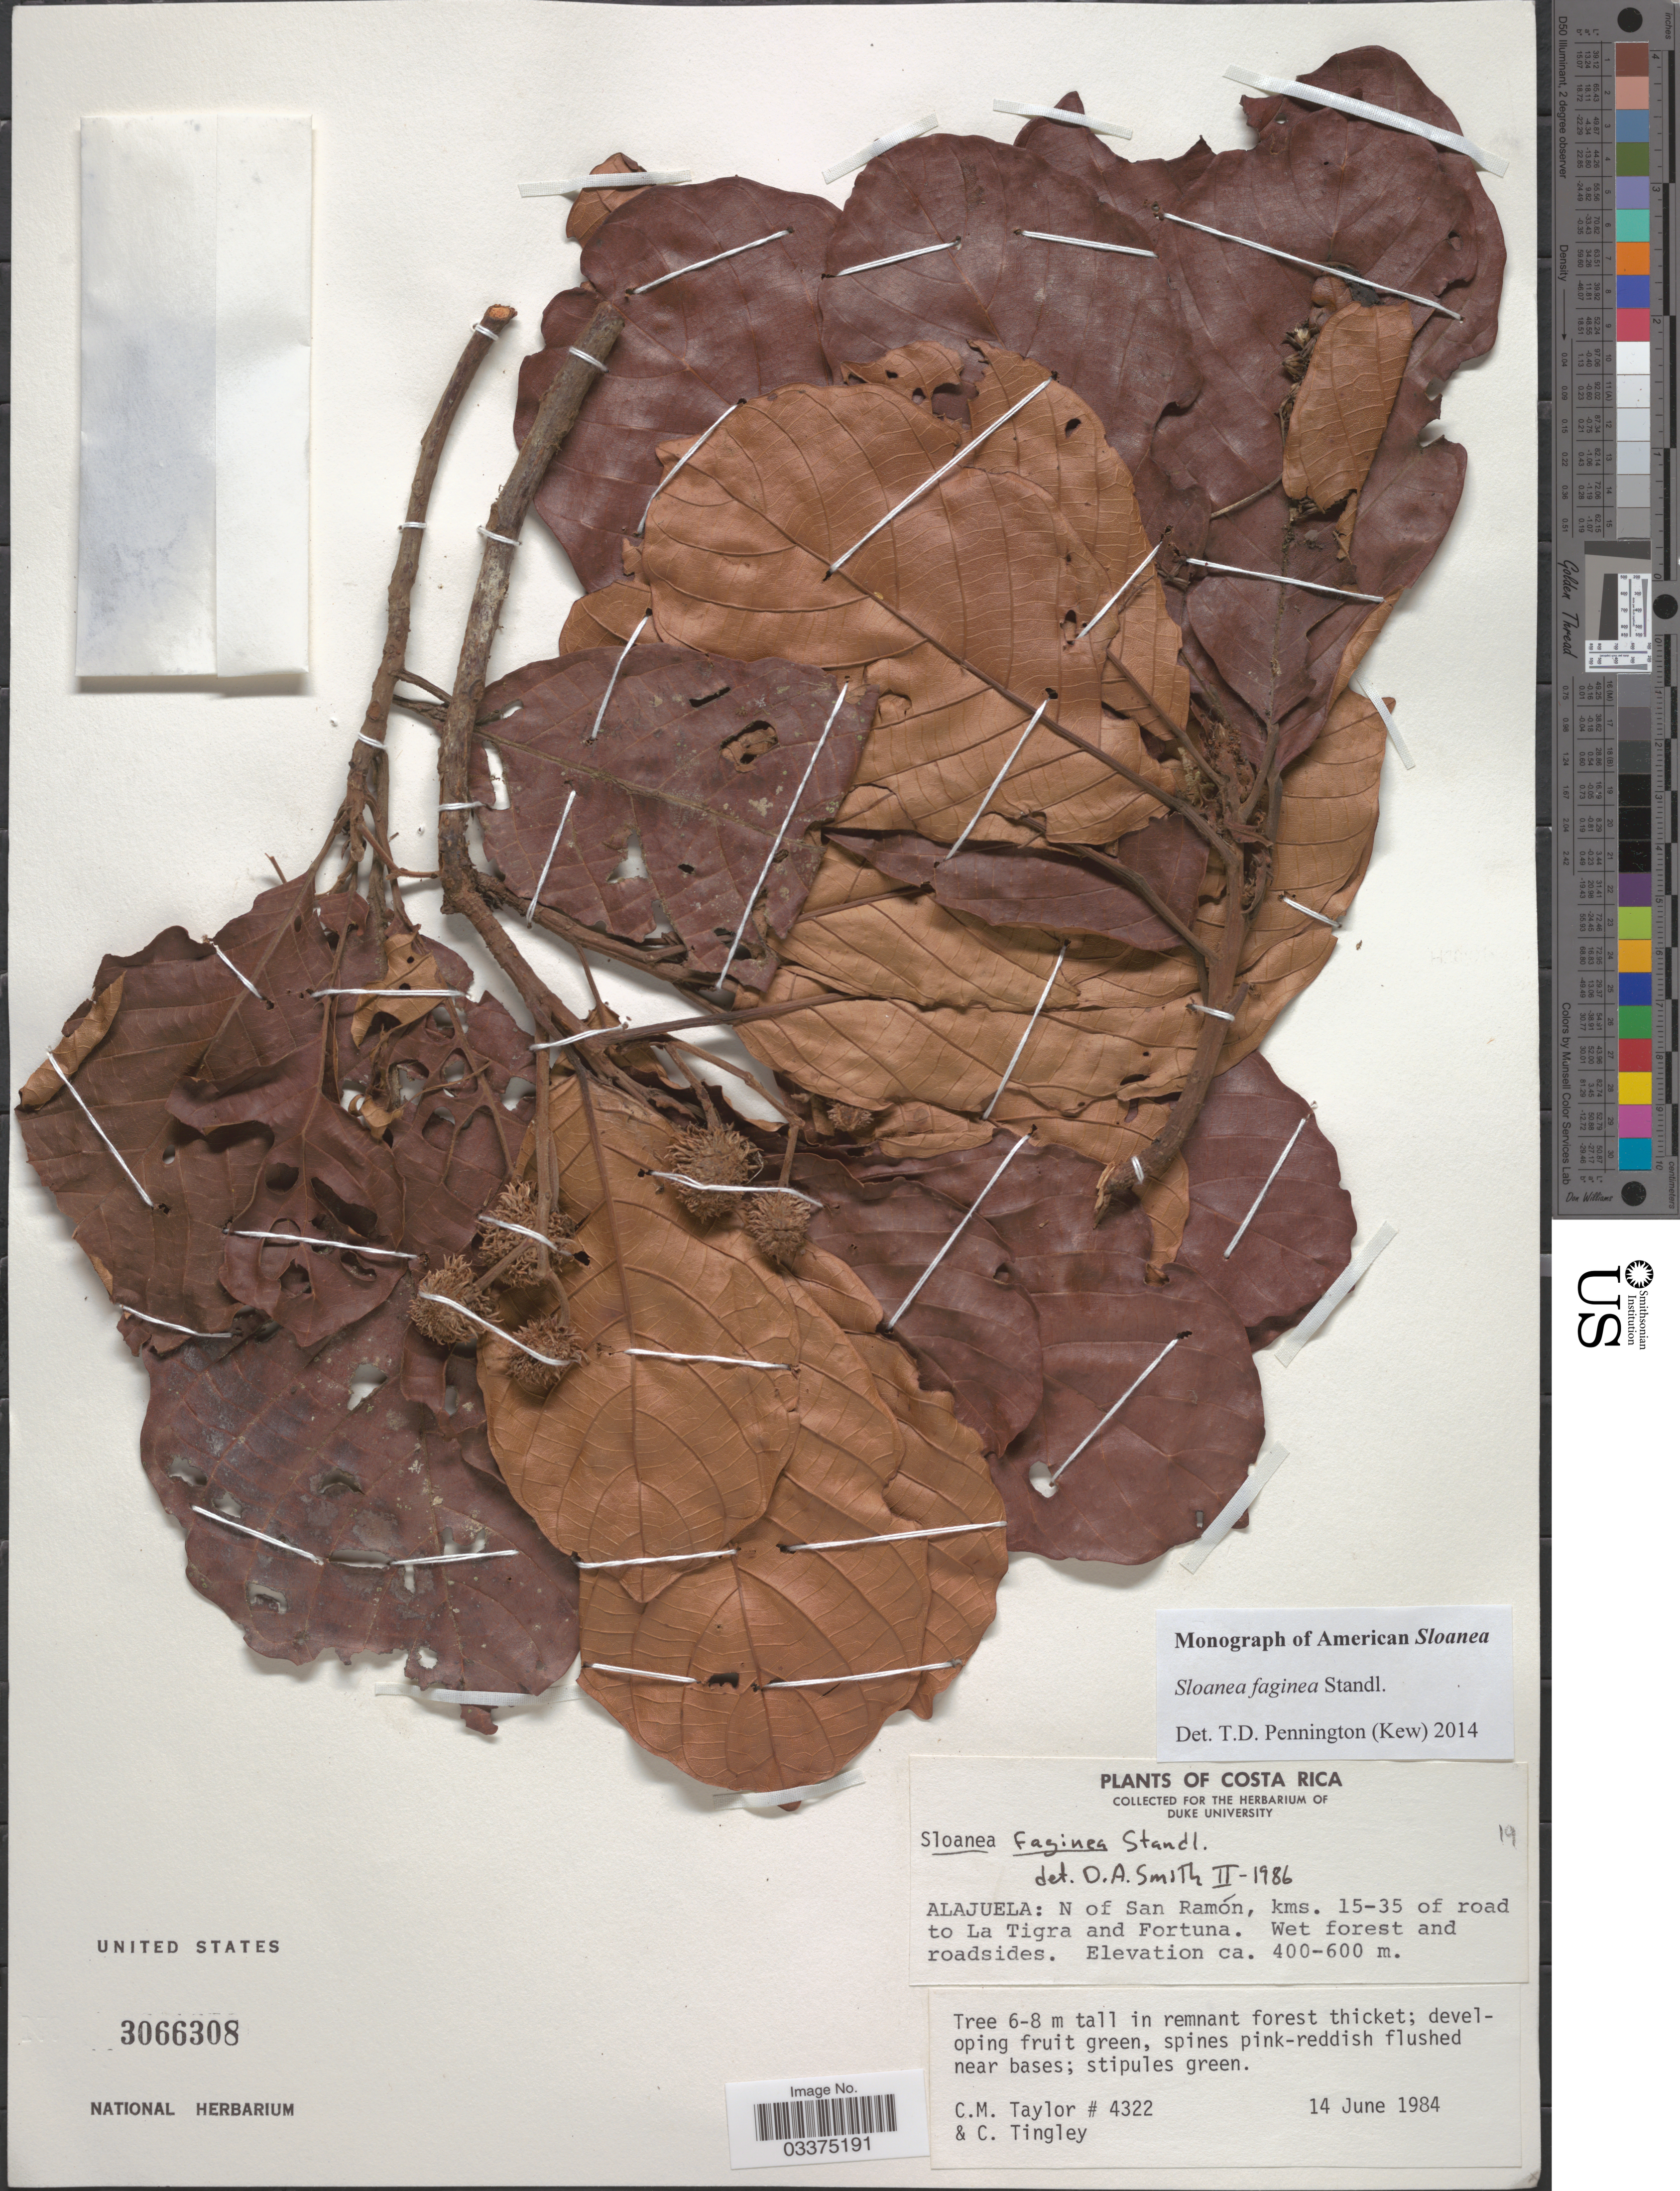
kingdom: Plantae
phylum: Tracheophyta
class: Magnoliopsida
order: Oxalidales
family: Elaeocarpaceae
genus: Sloanea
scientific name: Sloanea faginea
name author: Standl.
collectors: C. M. Taylor & C. Tingley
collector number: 4322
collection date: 1984-06-14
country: Costa Rica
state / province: Alajuela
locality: N of San Ramón, kms. 15-35 of road to La Tigre and Fortuna.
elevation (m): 400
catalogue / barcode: US 3066308